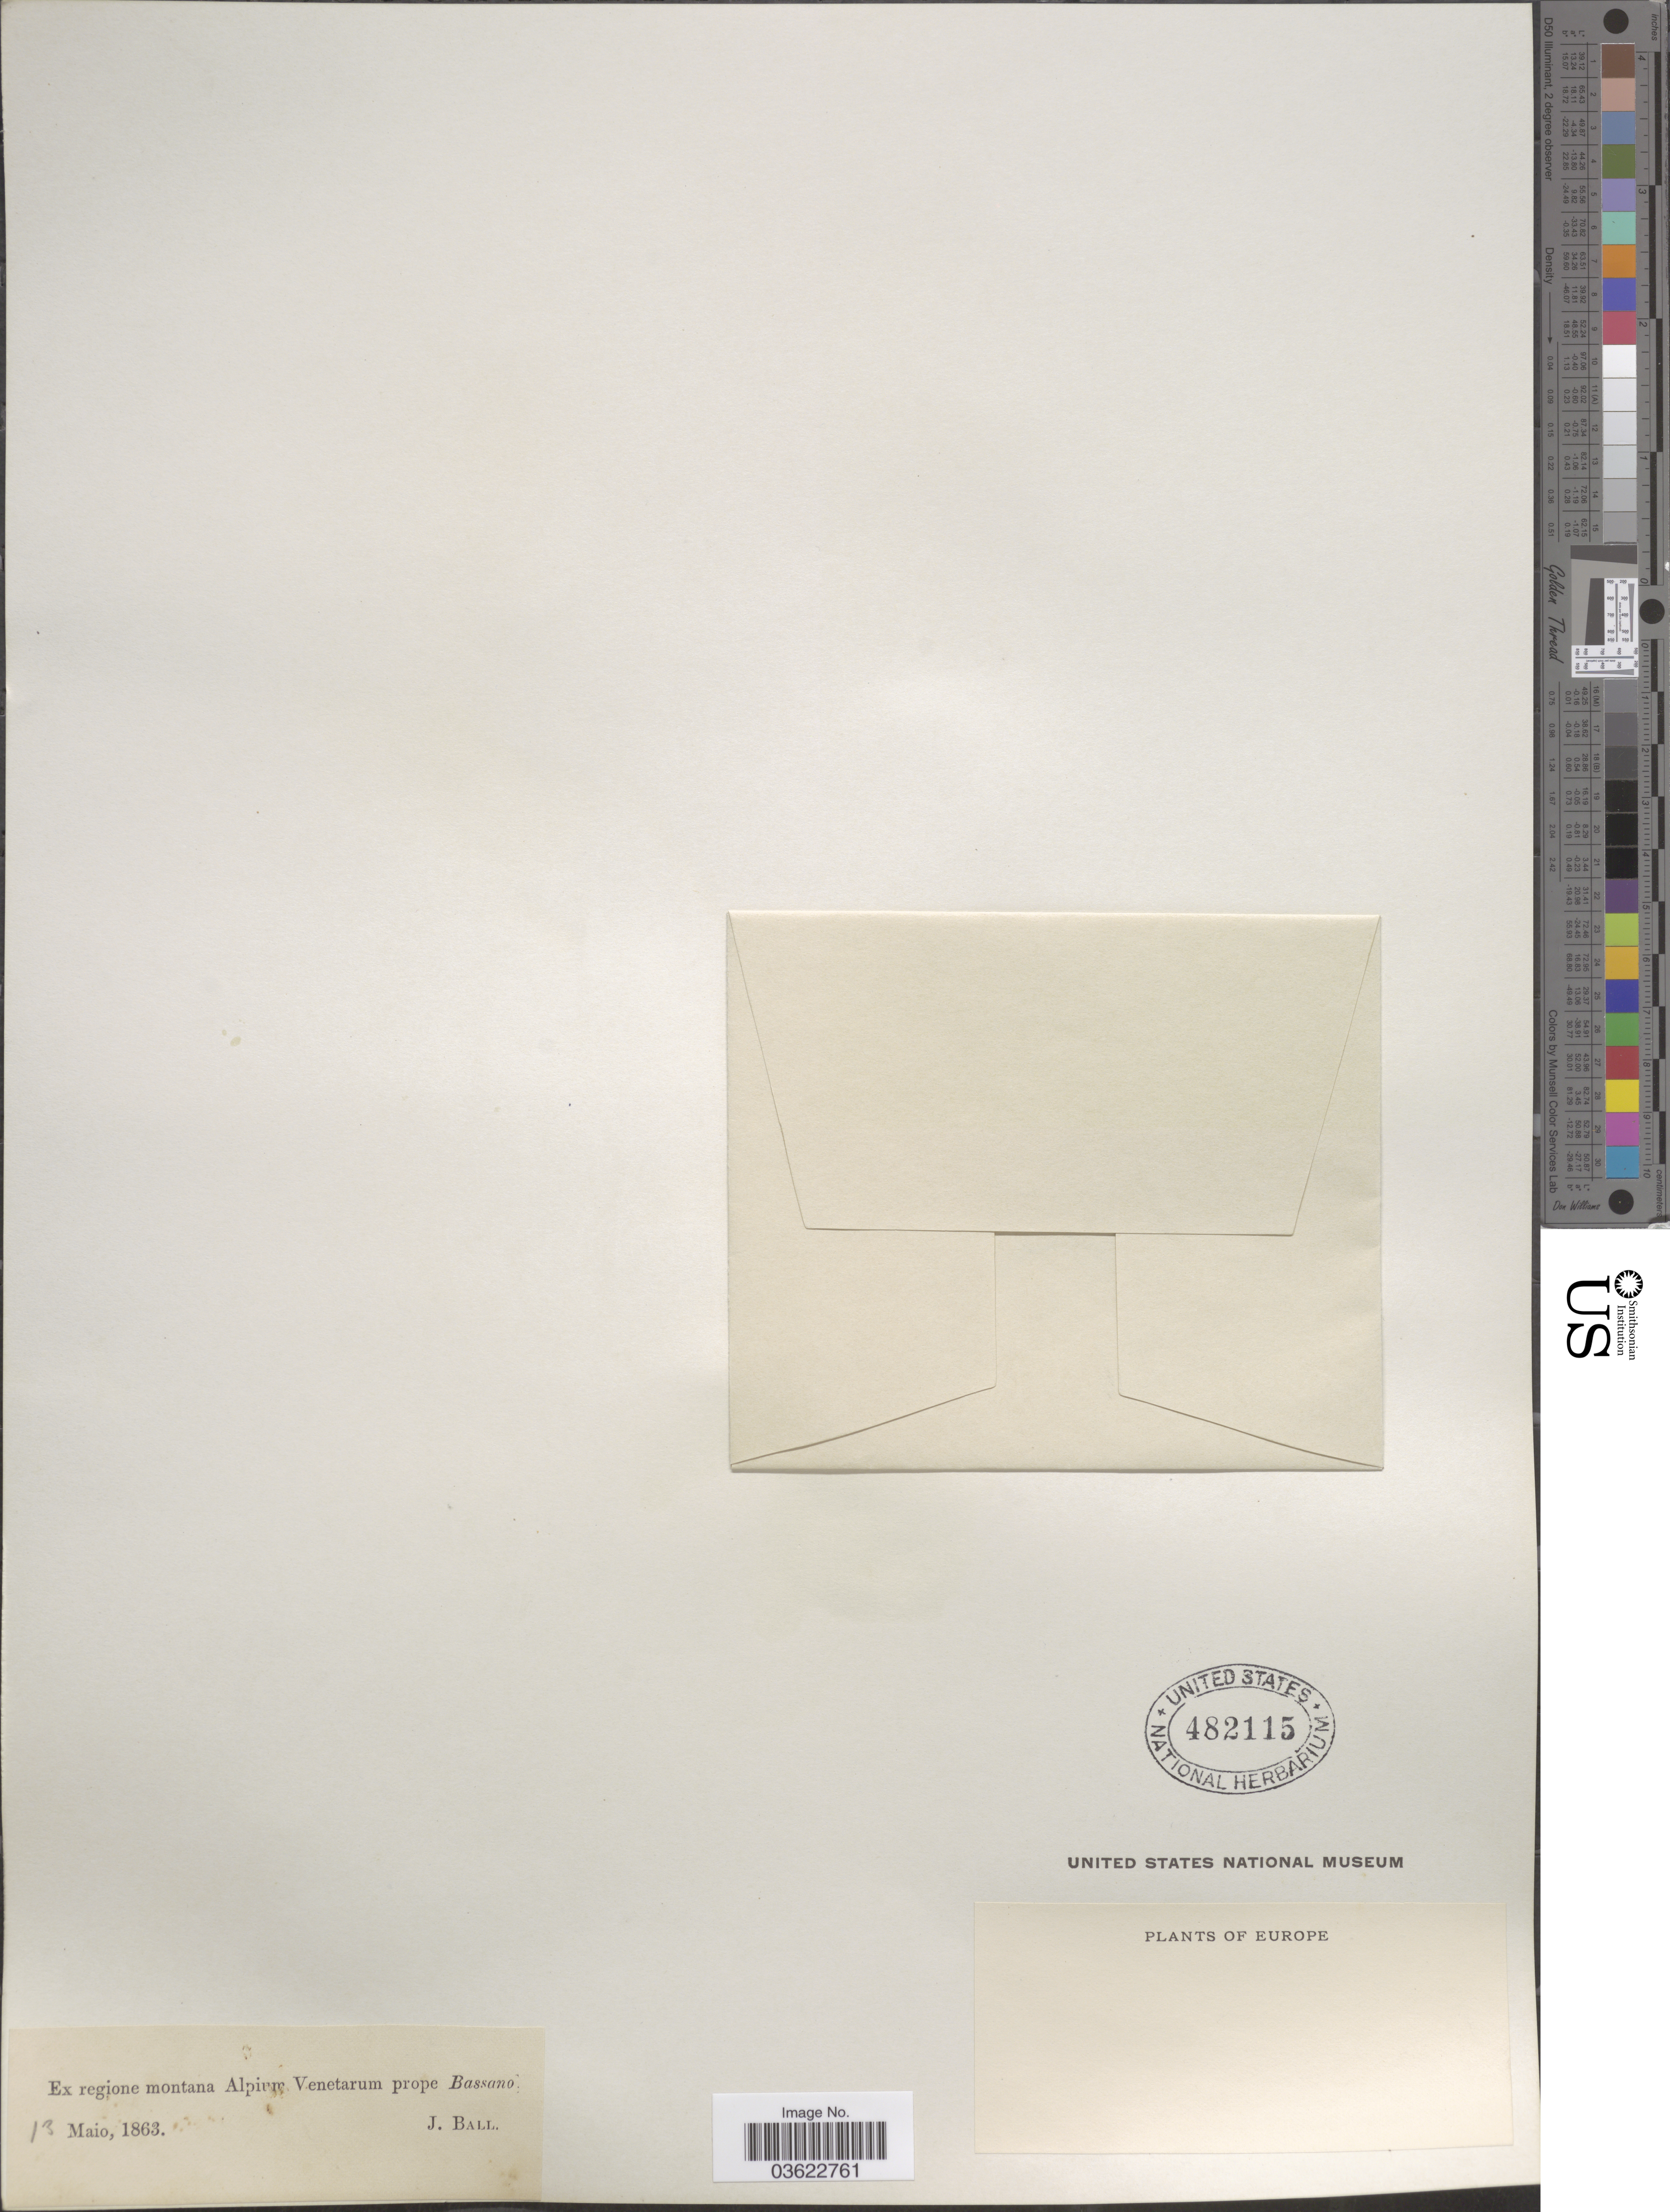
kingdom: Plantae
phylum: Tracheophyta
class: Magnoliopsida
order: Caryophyllales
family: Caryophyllaceae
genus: Arenaria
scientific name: Arenaria sp.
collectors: J. Ball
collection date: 1863-05-13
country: Italy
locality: Ex regione montana Alpi [illegible text] Venetarum prope Bassano. Europe.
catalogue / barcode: US 482115